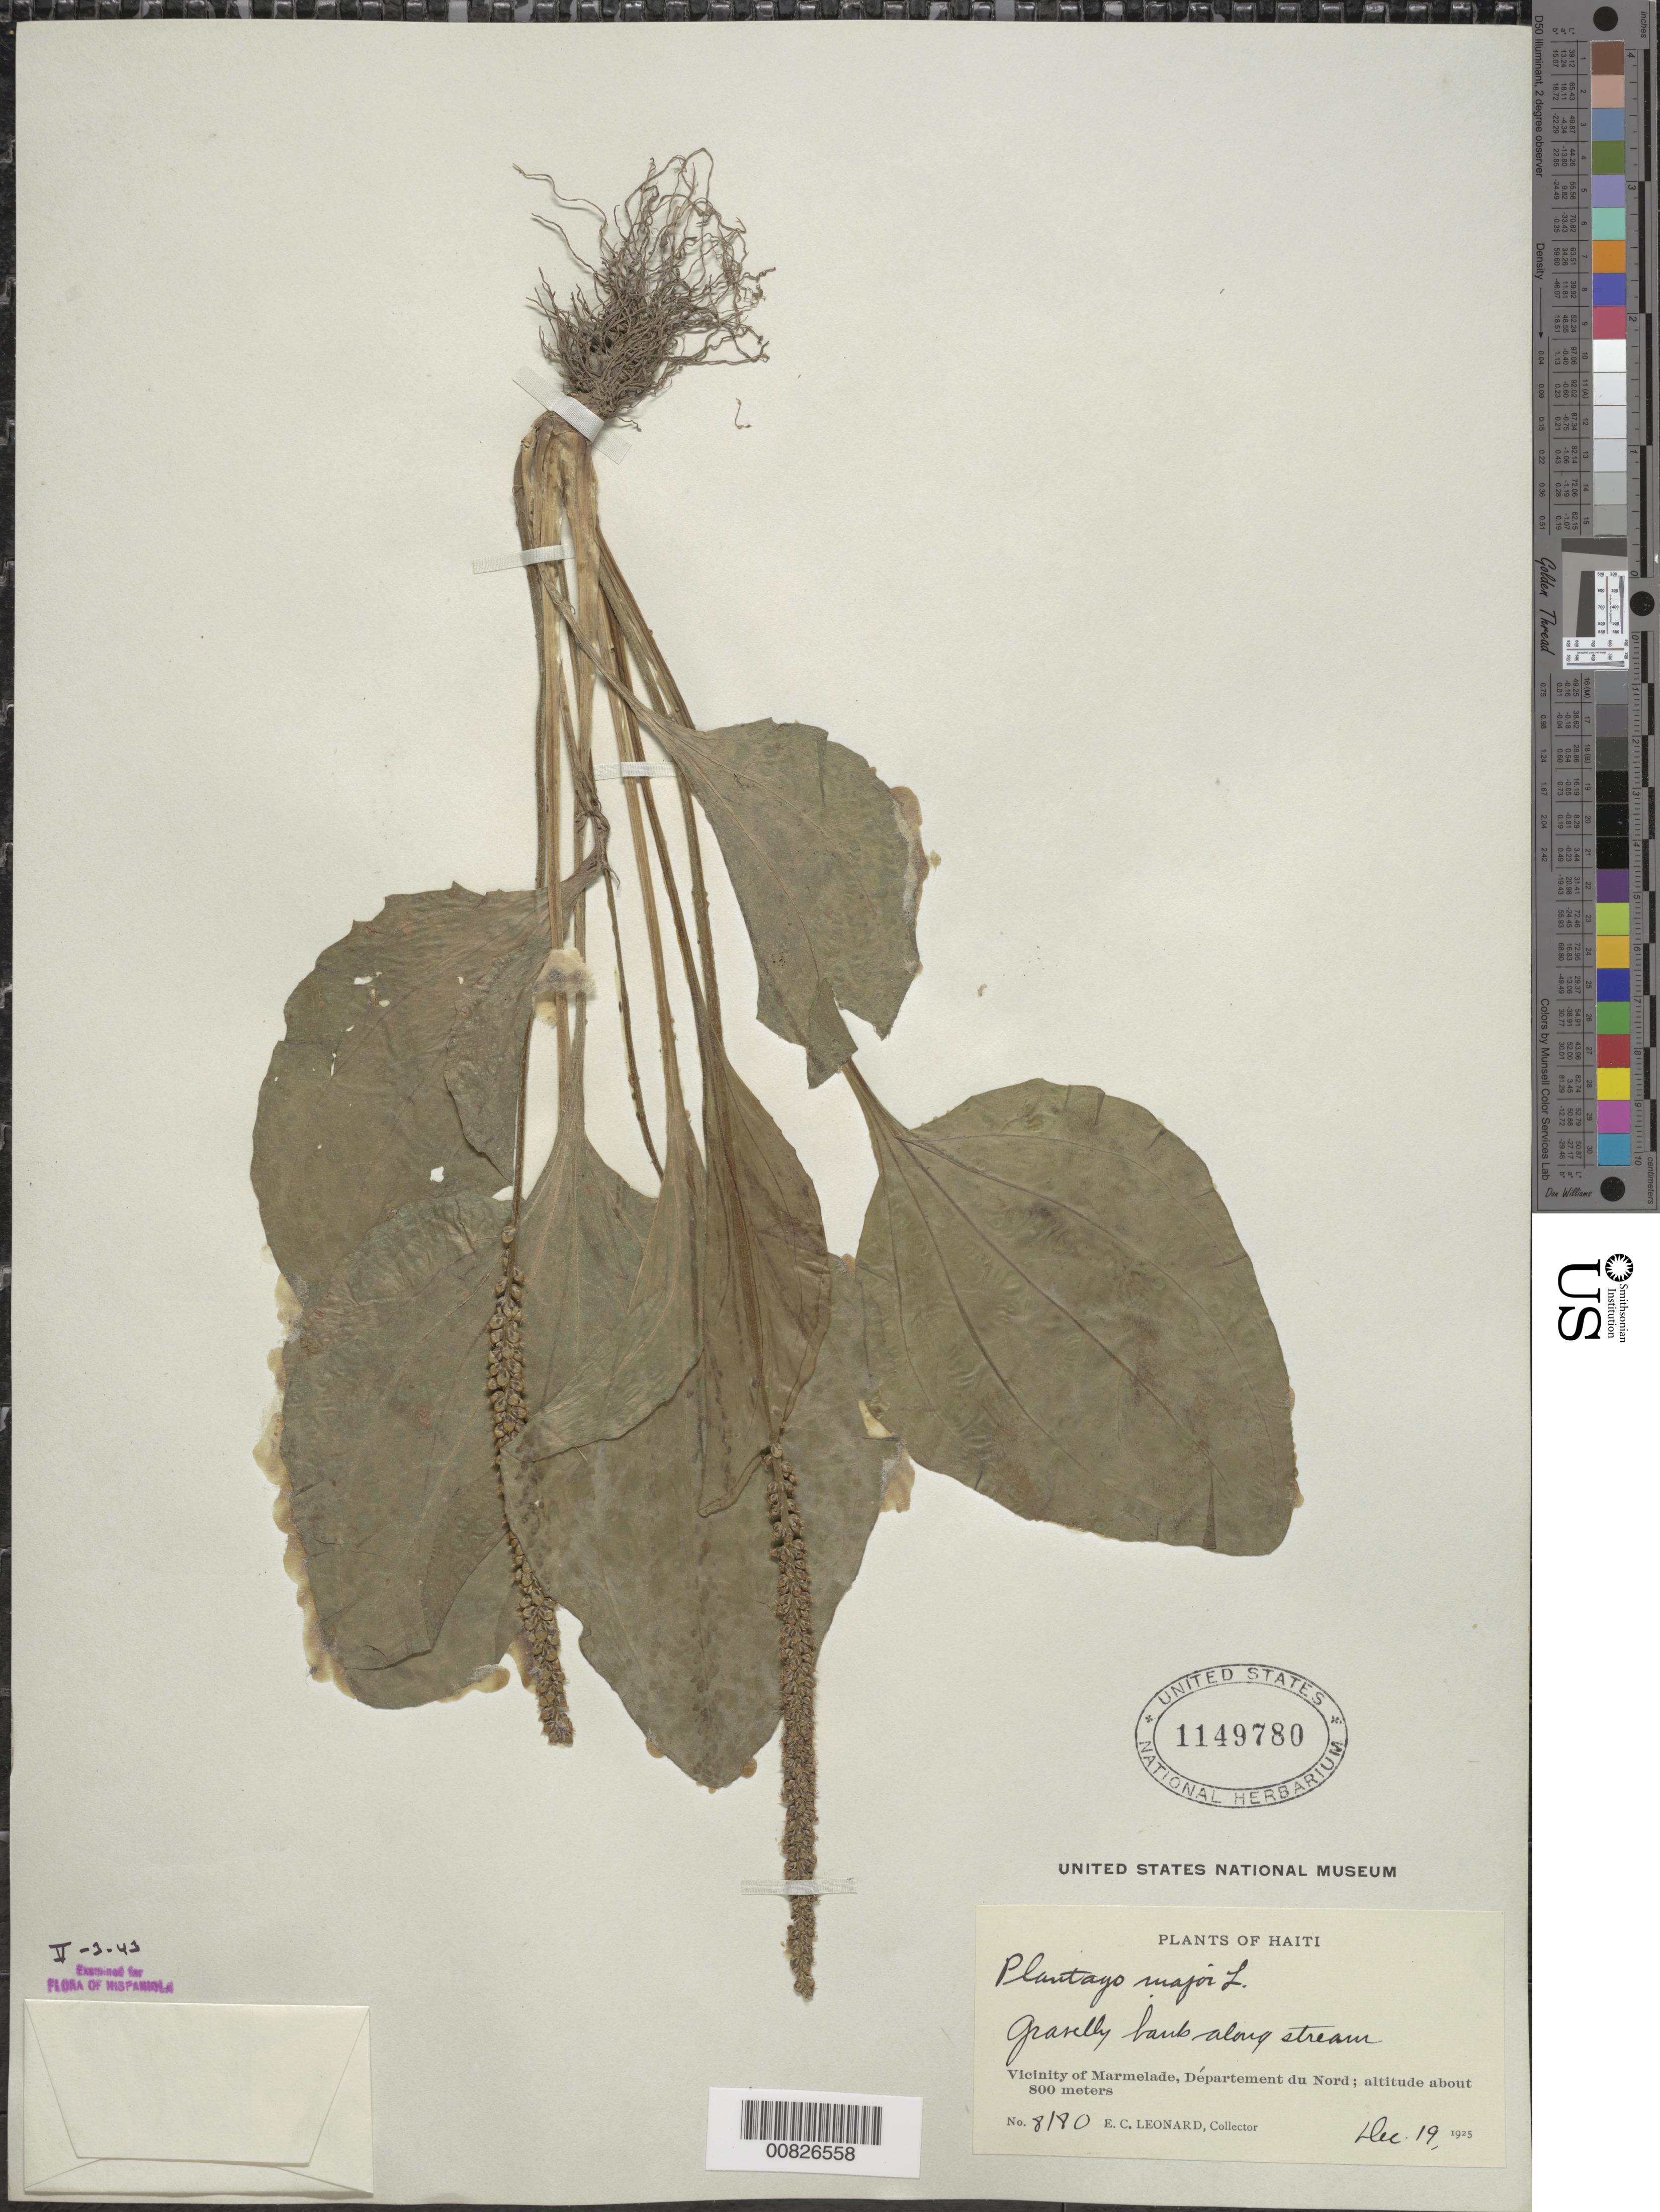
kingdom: Plantae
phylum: Tracheophyta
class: Magnoliopsida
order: Lamiales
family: Plantaginaceae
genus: Plantago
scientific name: Plantago major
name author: L.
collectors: E. C. Leonard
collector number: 8180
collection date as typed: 19 Dec 1925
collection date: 1925-12-19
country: Haiti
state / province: Nord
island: Hispaniola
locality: Vicinity of Marmelade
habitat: Gravelly banks along stream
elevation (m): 800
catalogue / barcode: US 1149780